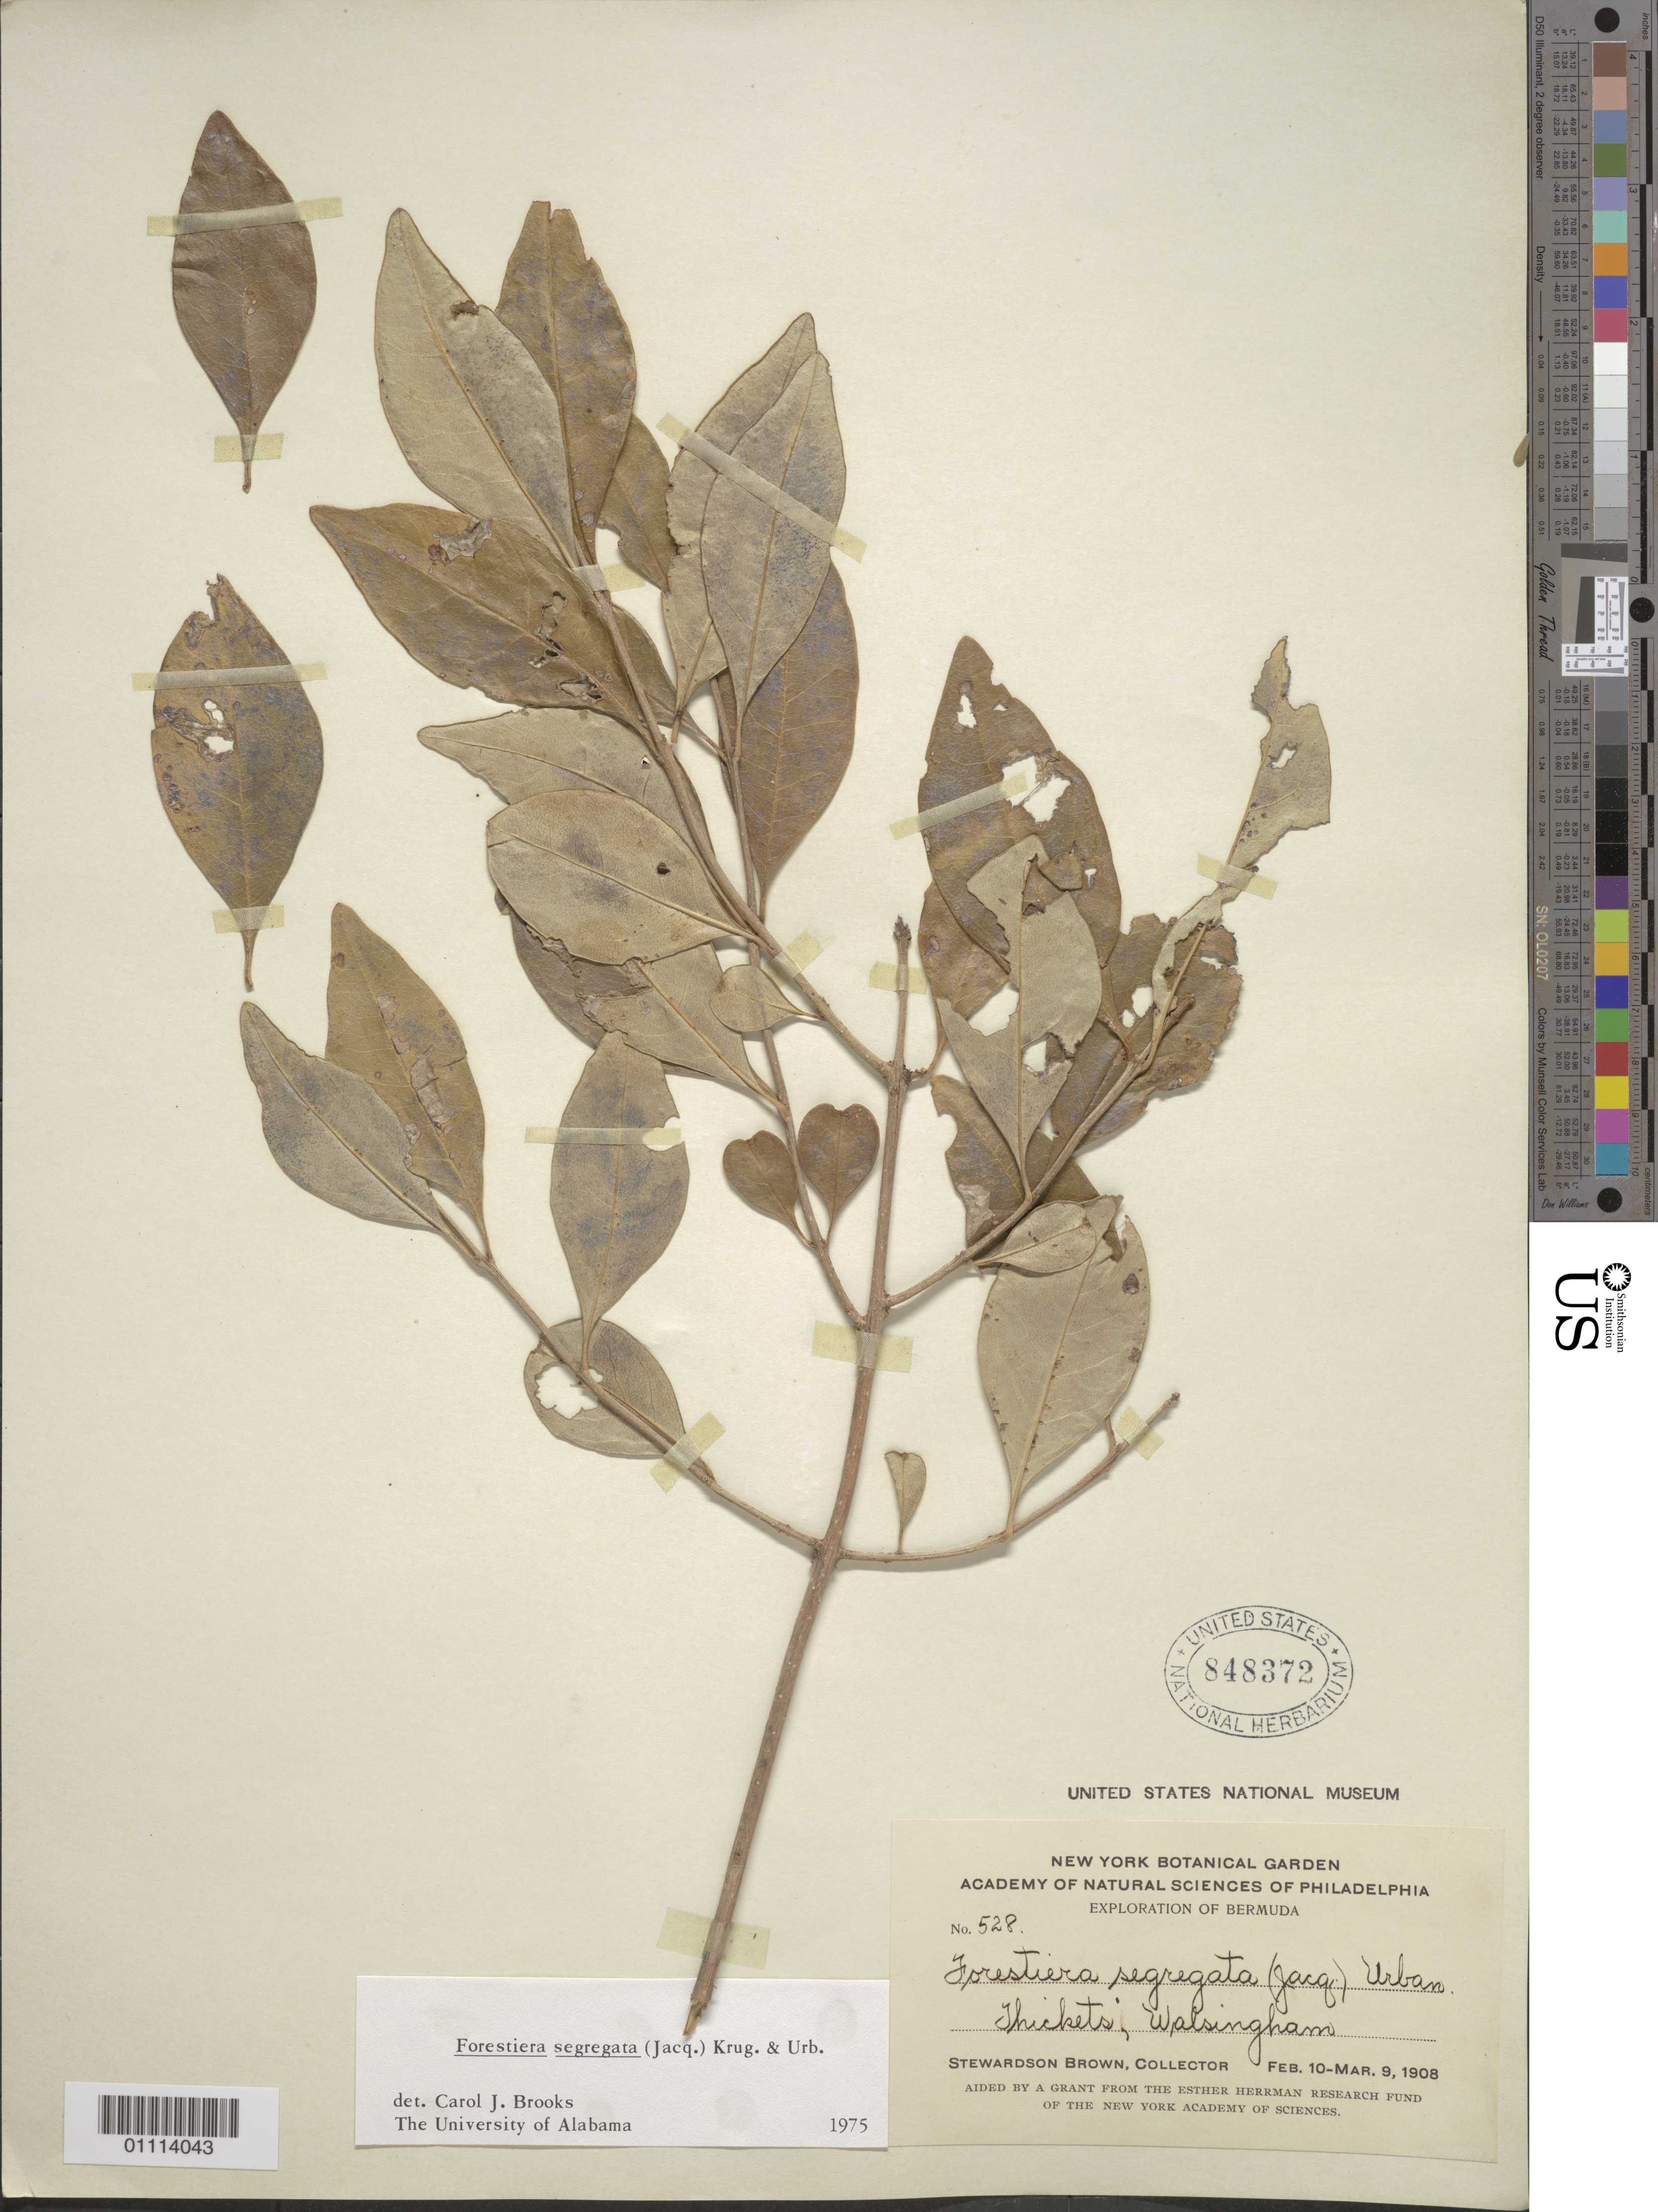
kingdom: Plantae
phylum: Tracheophyta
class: Magnoliopsida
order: Lamiales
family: Oleaceae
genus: Forestiera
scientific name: Forestiera segregata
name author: (Jacq.) Krug & Urb.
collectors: S. Brown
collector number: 528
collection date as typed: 10 Feb 1908 to 09 Mar 1908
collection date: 1908-02-10/1908-03-09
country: Bermuda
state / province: Hamilton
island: Bermuda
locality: Thickets, Walsingham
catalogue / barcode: US 848372